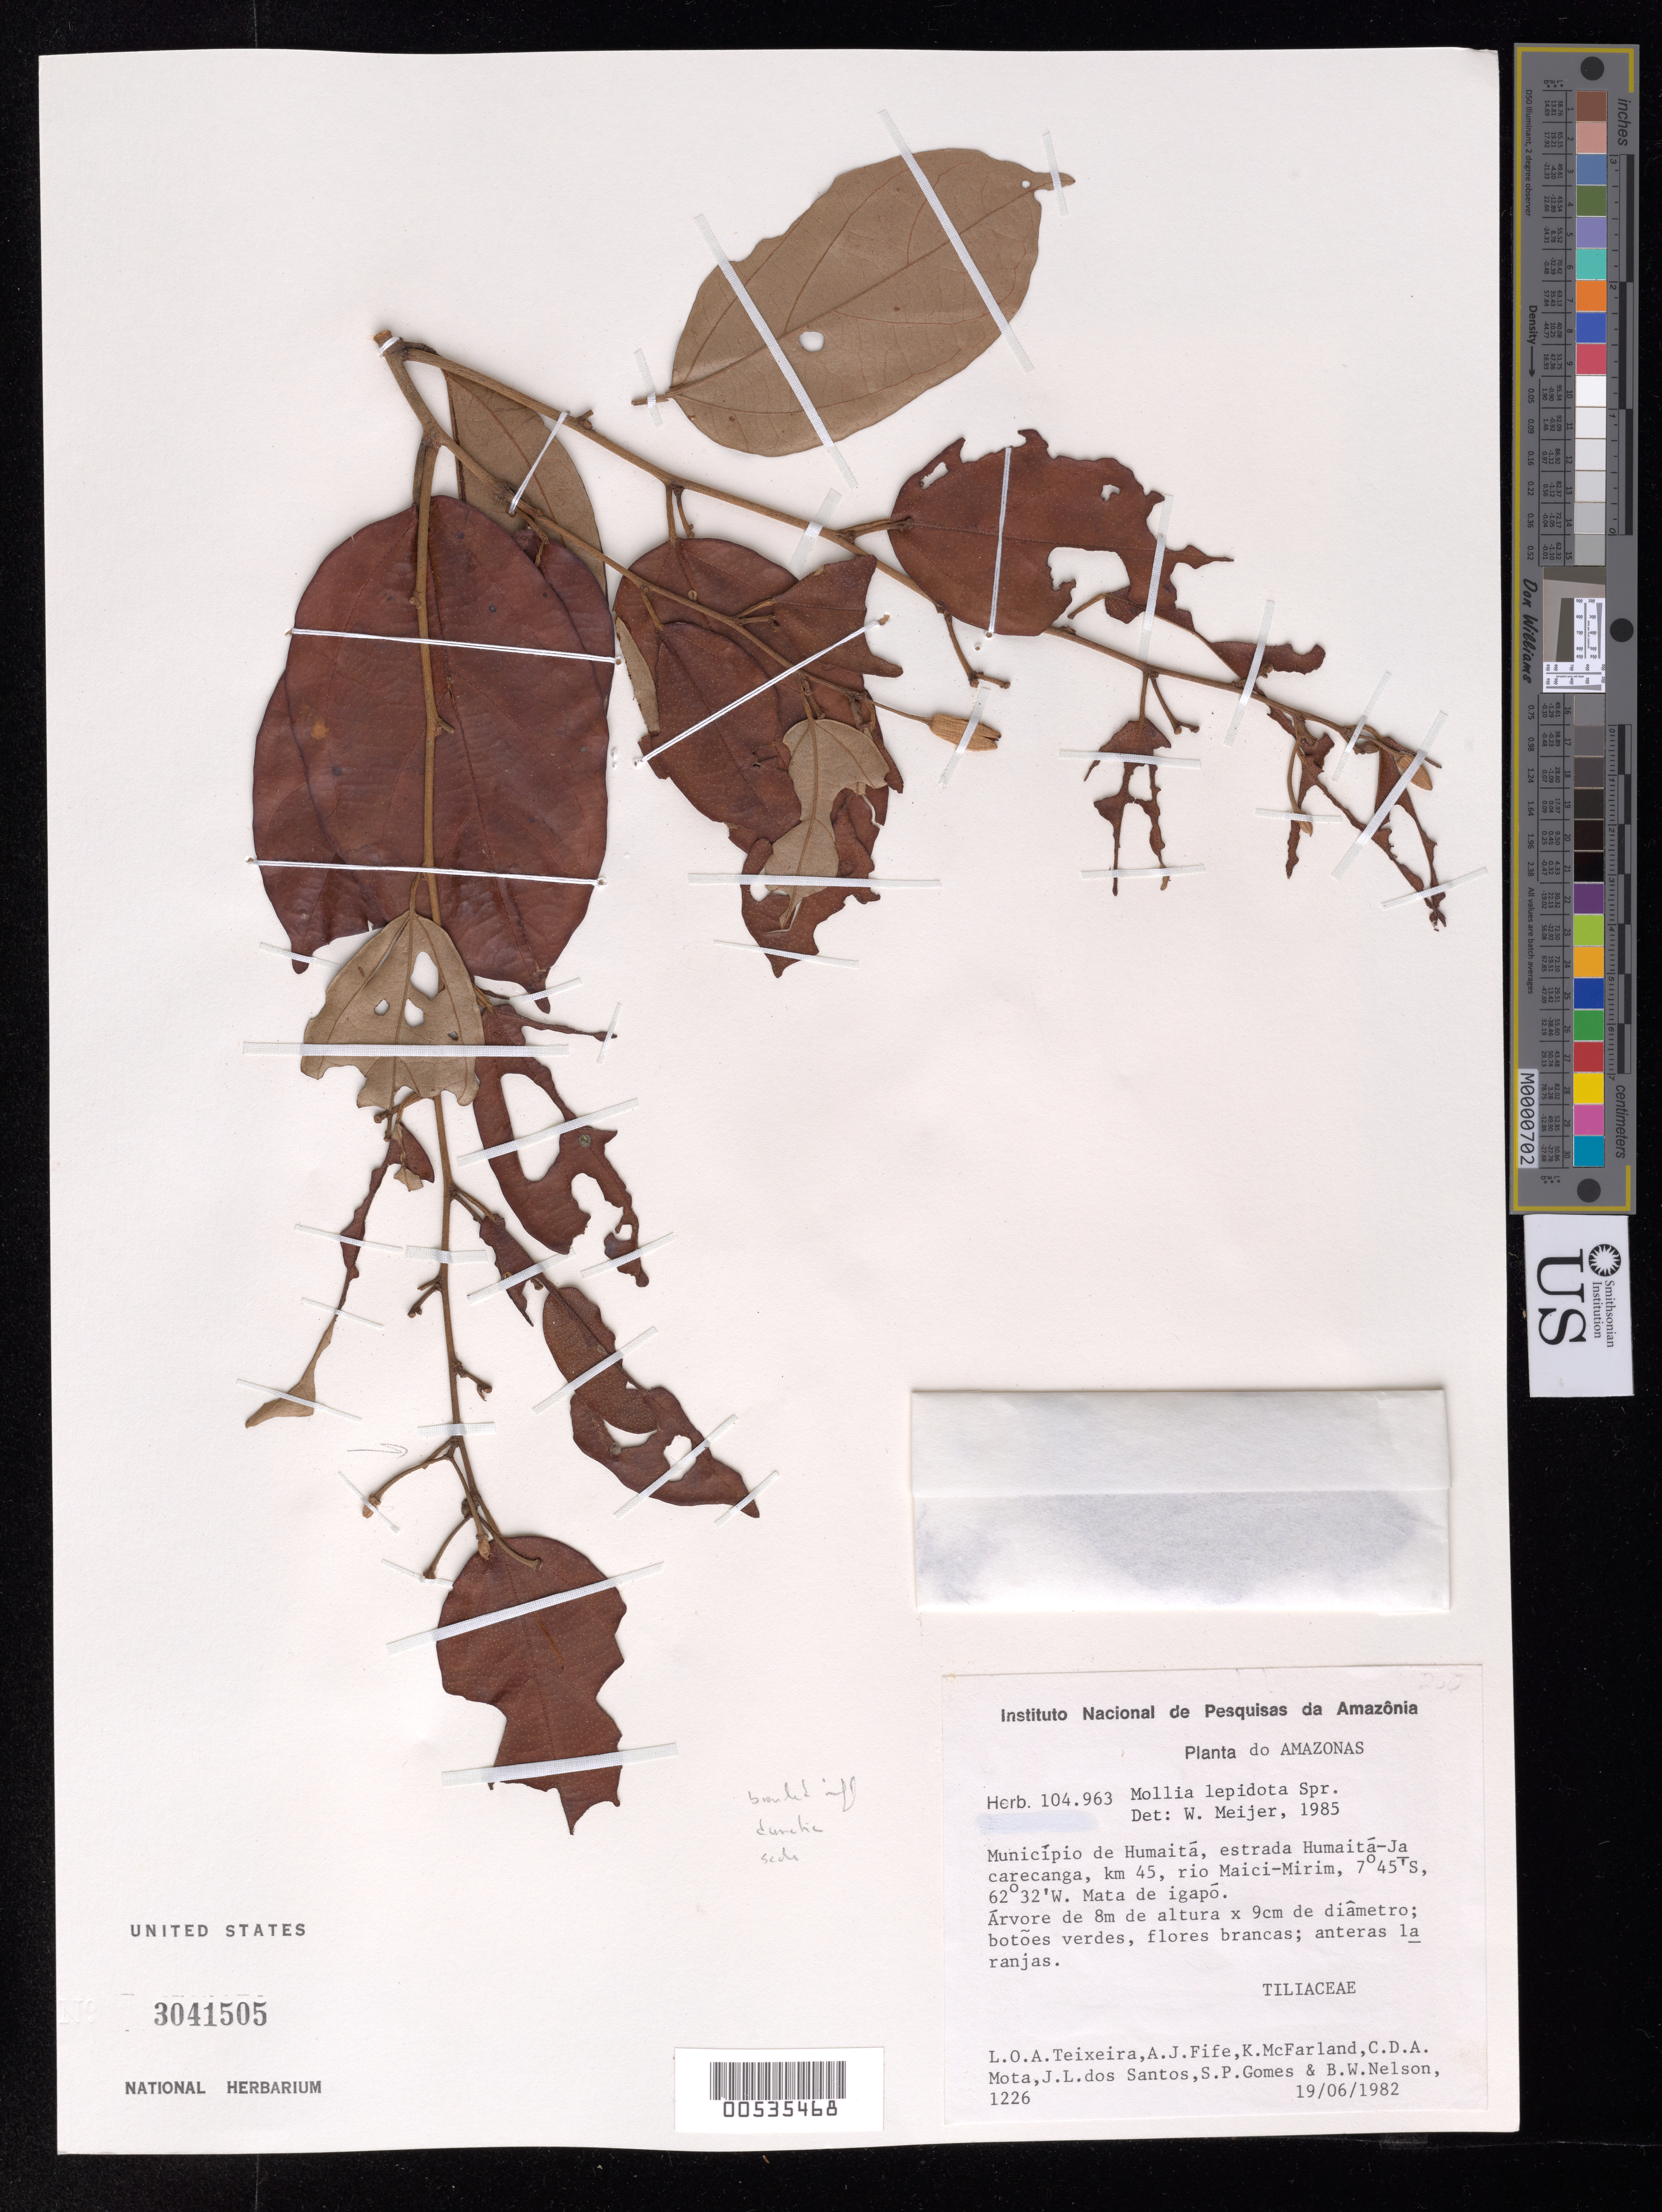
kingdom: Plantae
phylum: Tracheophyta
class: Magnoliopsida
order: Malvales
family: Malvaceae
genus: Mollia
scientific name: Mollia sphaerocarpa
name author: Gleason ex Record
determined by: Dorr, Laurence J., Curator (BOT), Smithsonian Institution - National Museum of Natural History (UNITED STATES)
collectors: L. O. A. Teixeira, A. Fife, K. McFarland & C. D. A. Mota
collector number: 1226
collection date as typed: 19 Jun 1982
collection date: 1982-06-19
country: Brazil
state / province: Amazonas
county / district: Humaitá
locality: Estrada Humaitá-Jacarecanga, km 45, rio Maici-Mirim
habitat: Mata de igapó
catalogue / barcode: US 3041505